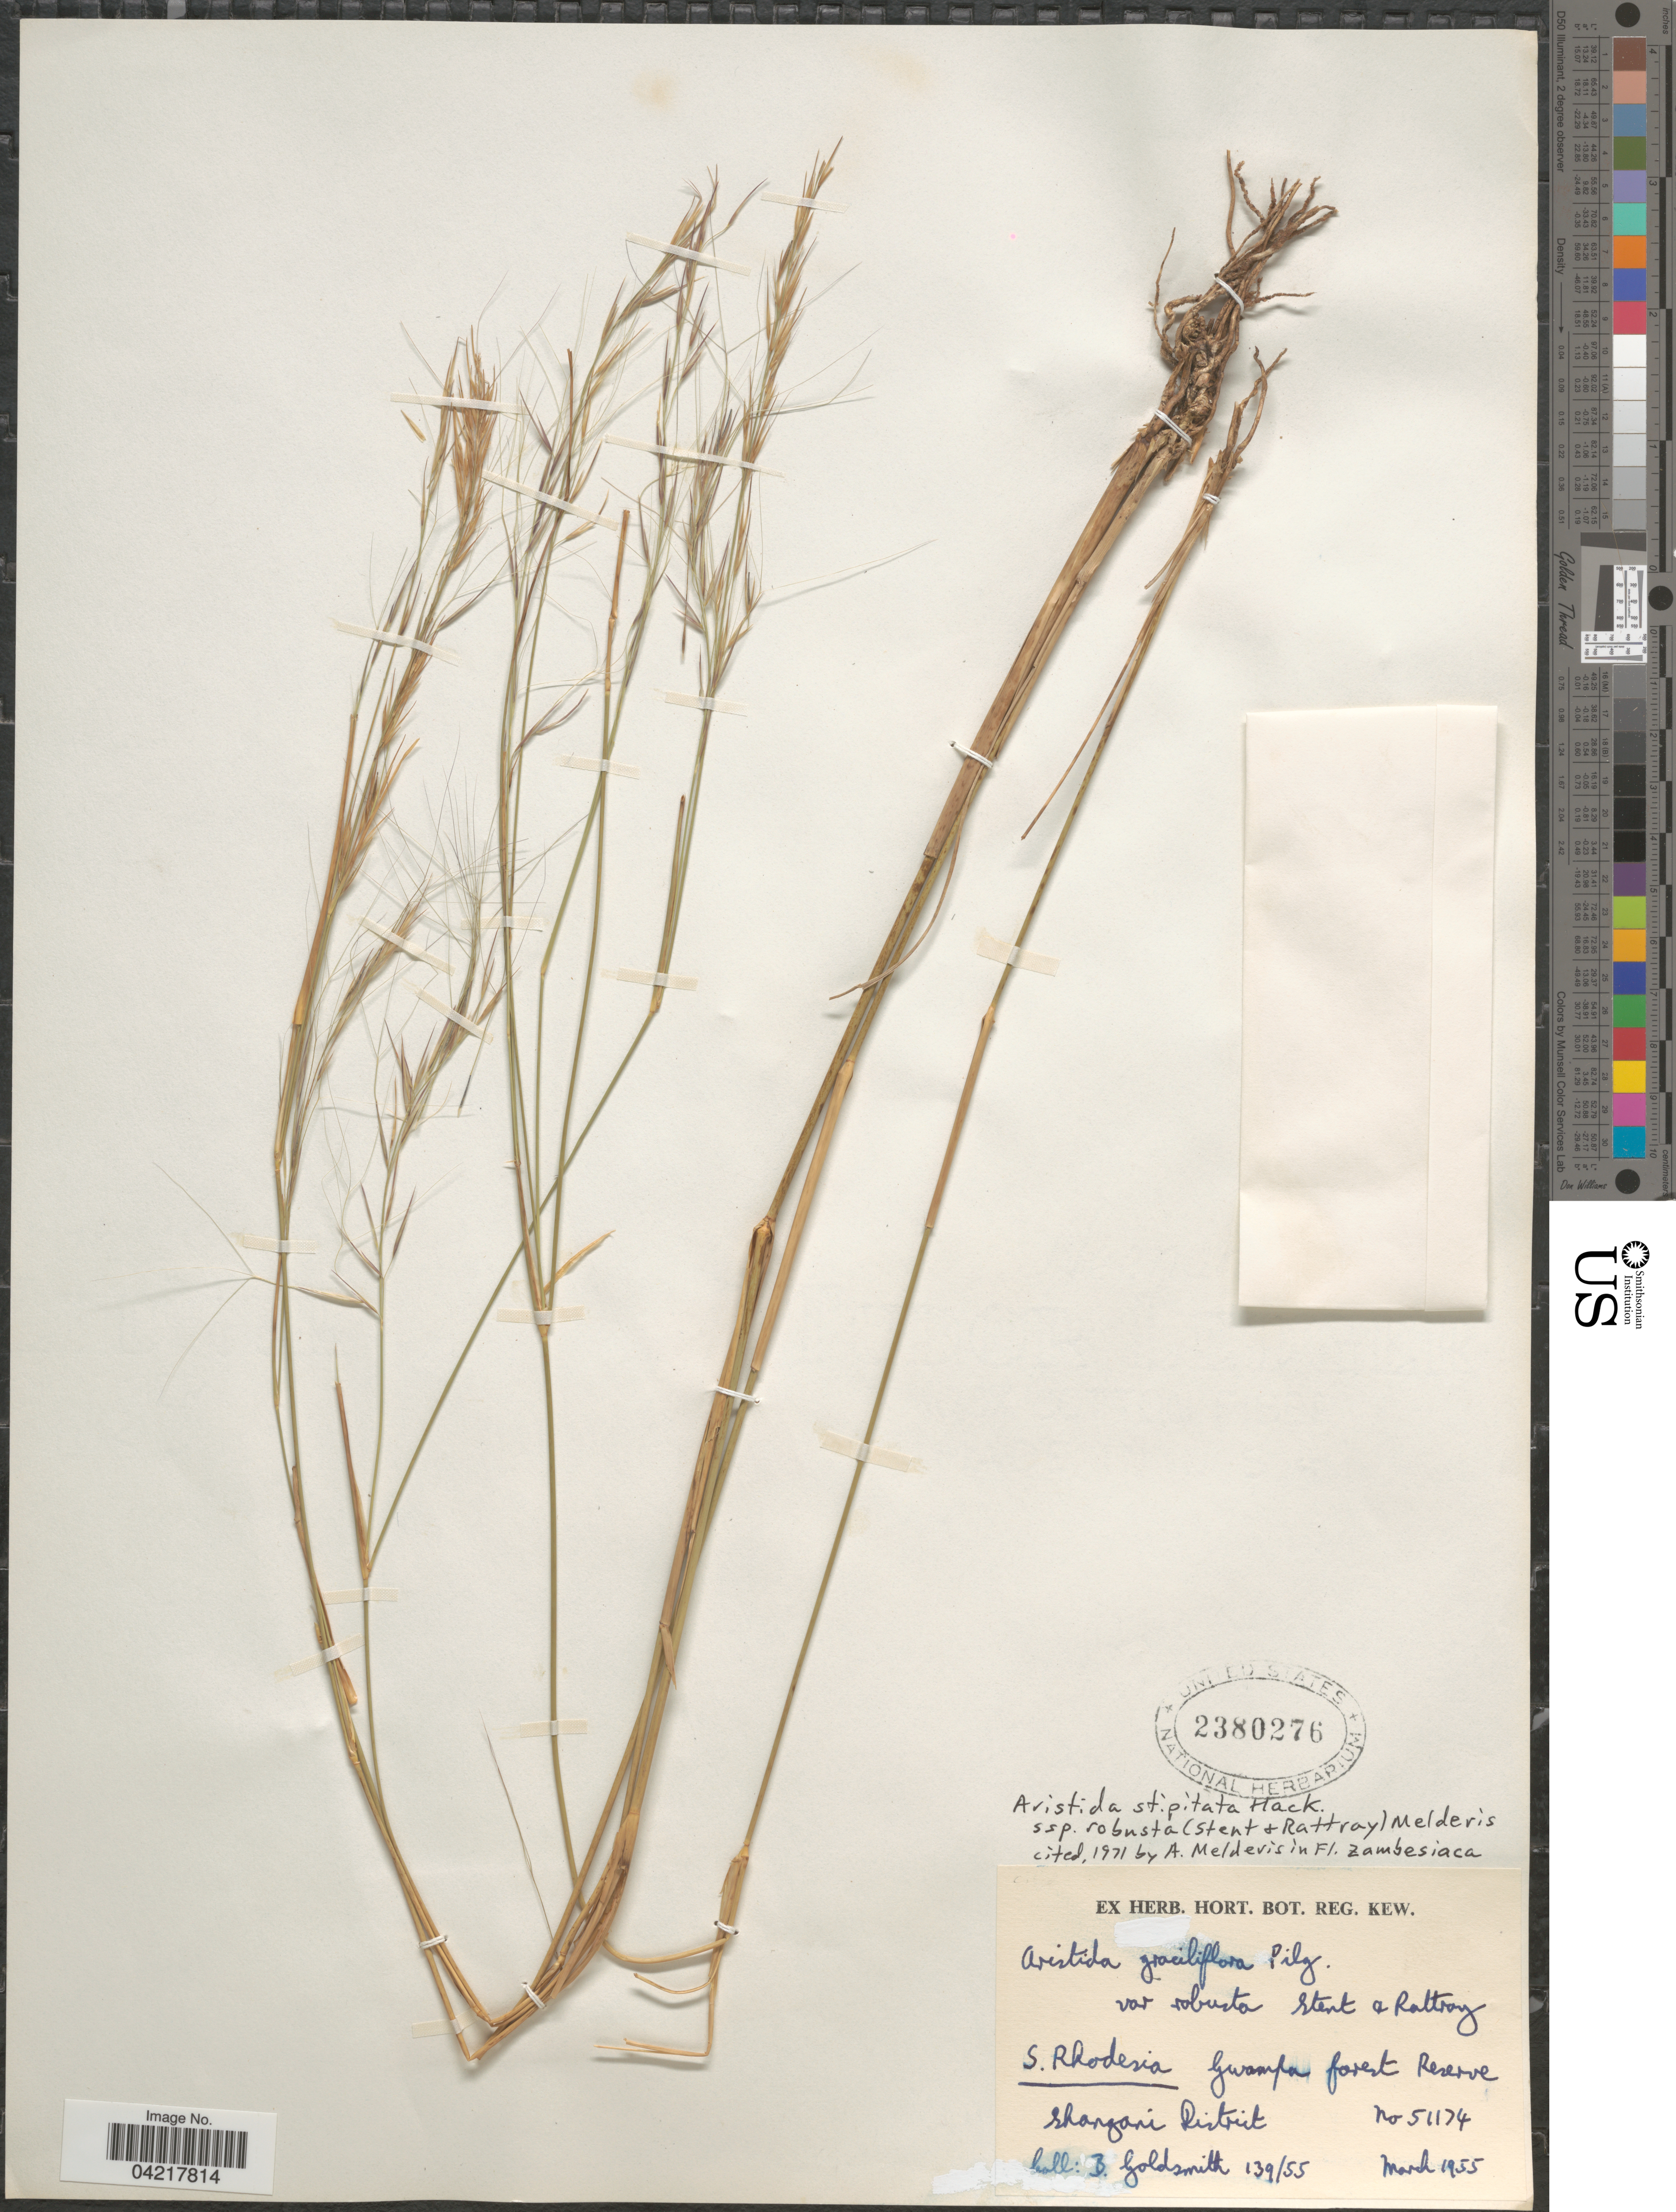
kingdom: Plantae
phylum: Tracheophyta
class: Liliopsida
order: Poales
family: Poaceae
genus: Aristida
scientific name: Aristida stipitata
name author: Hack. ex Schinz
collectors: B. Goldsmith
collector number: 139/55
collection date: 1955-03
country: Zimbabwe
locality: S. Rhodesia. Gwampa forest Reserve. Shangani District. no 51174 [unsure placement]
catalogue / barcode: US 2380276